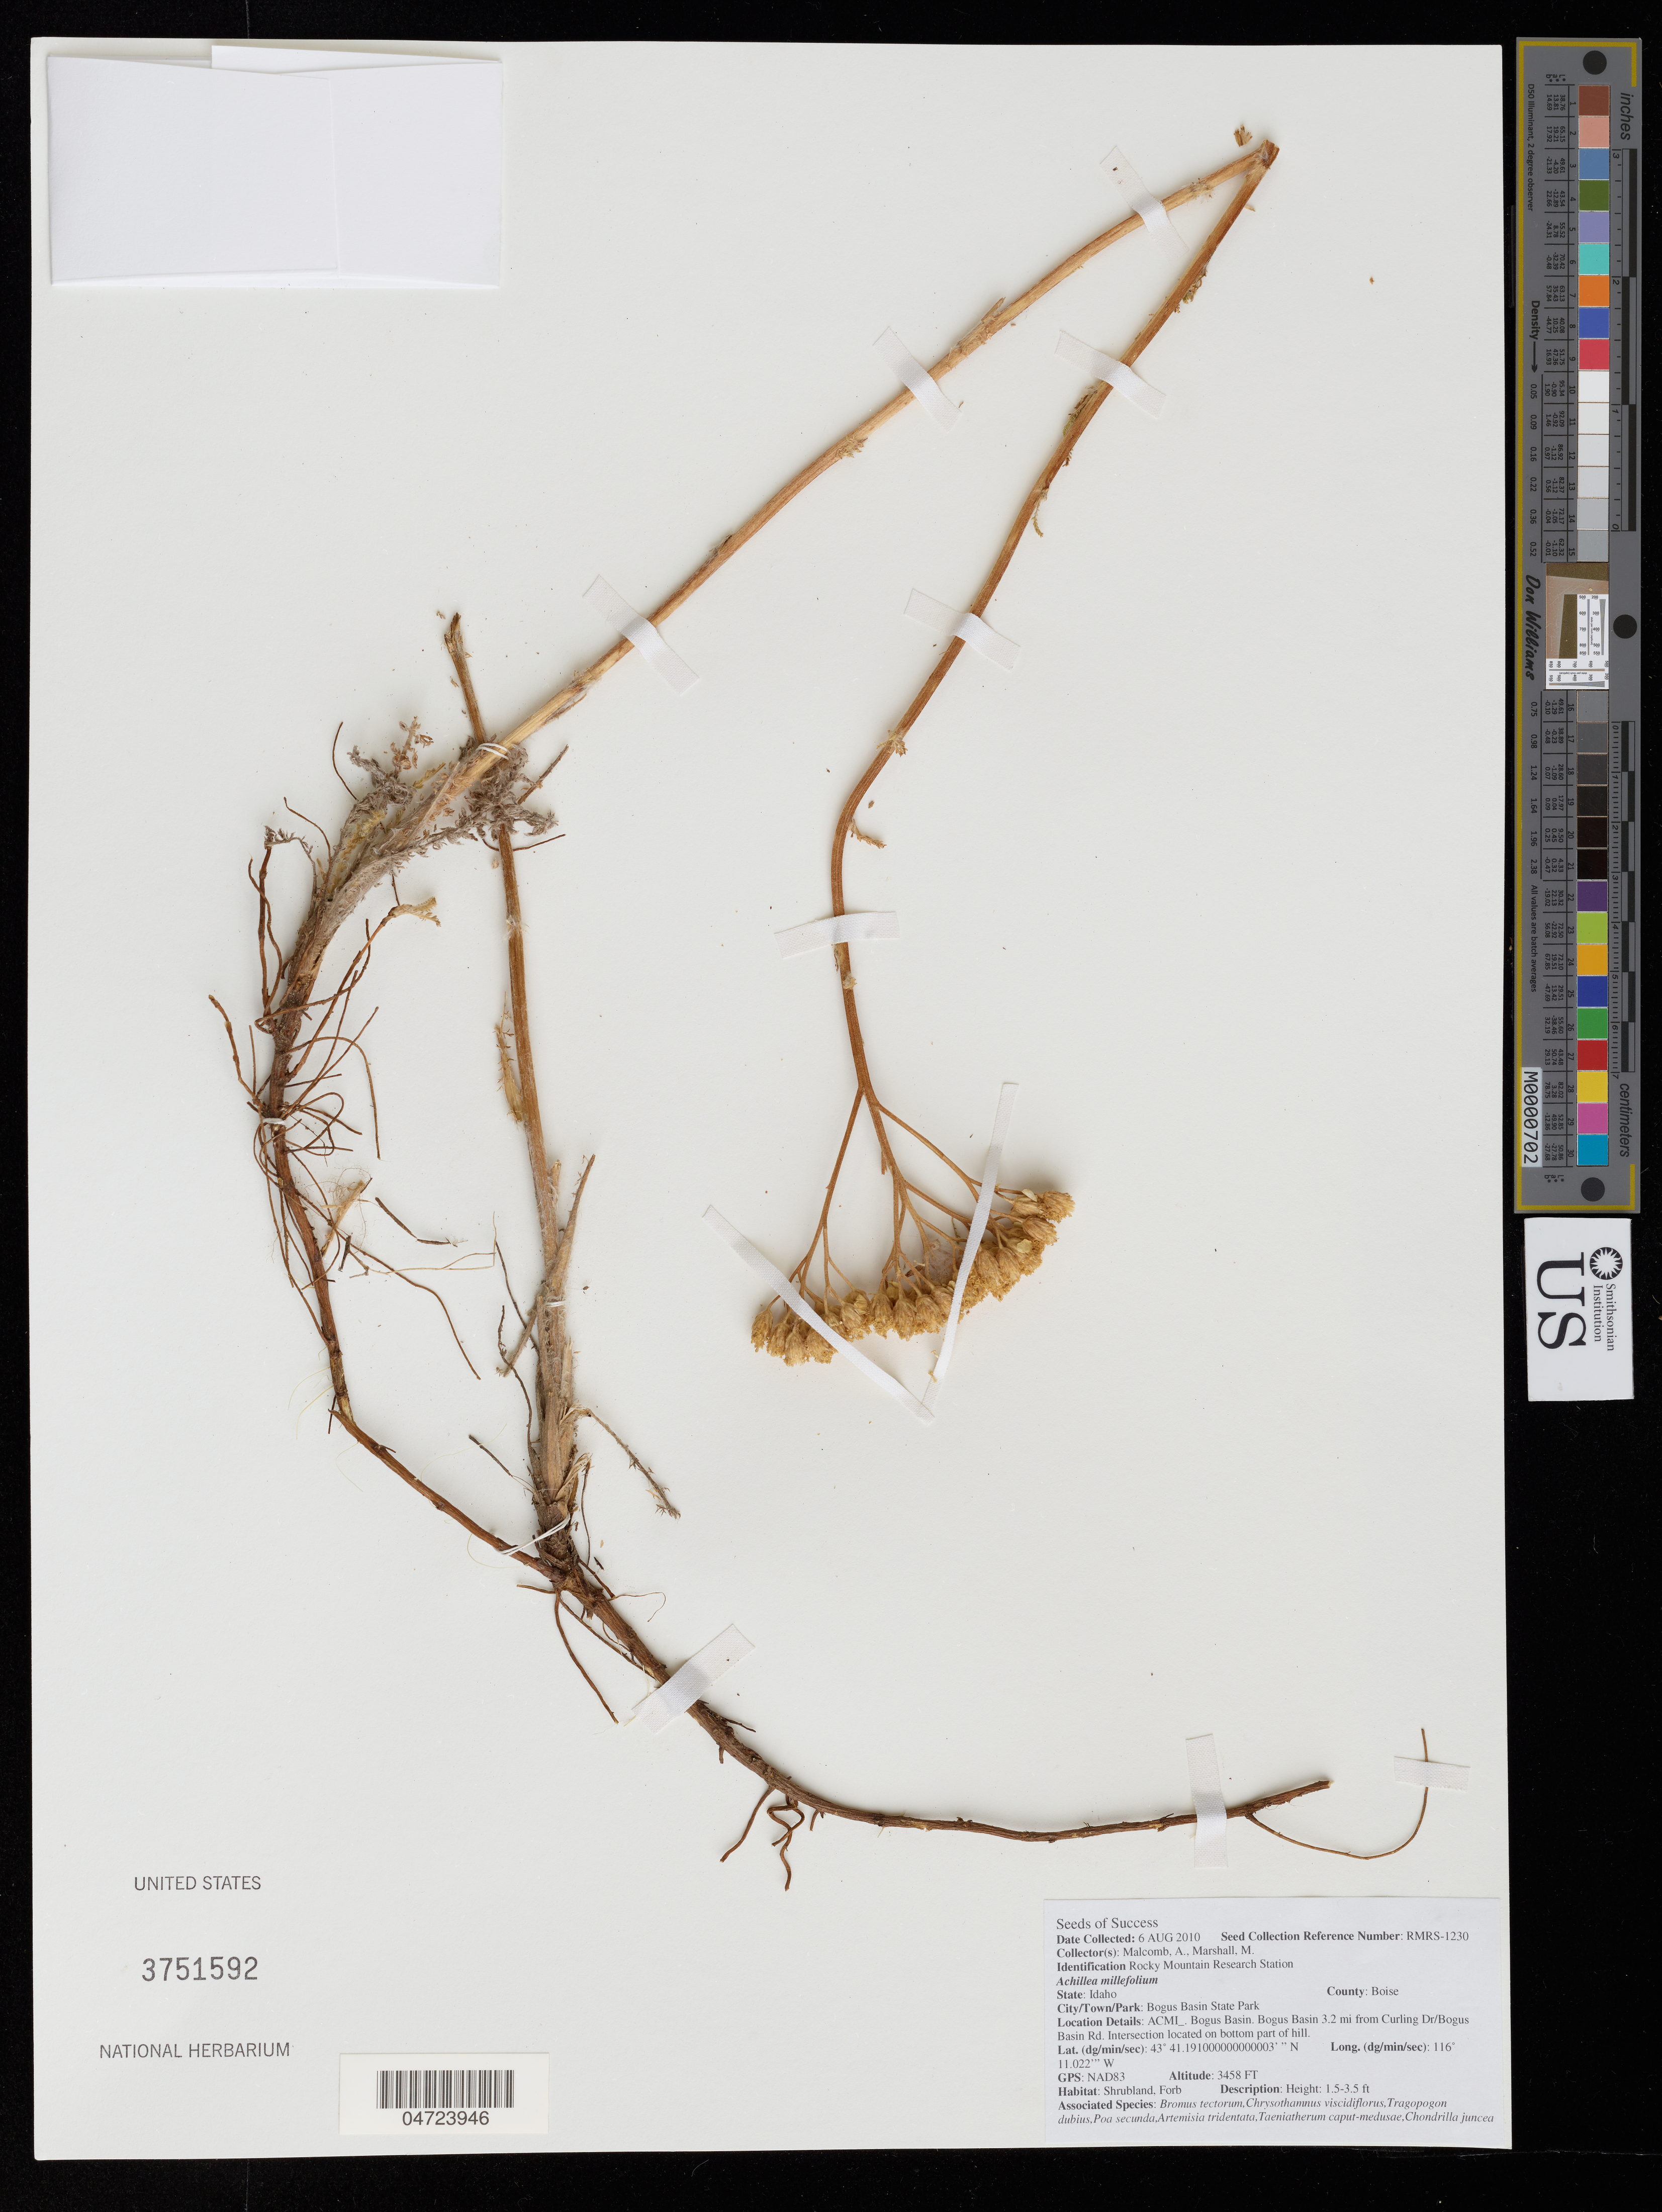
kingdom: Plantae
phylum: Tracheophyta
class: Magnoliopsida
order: Asterales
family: Asteraceae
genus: Achillea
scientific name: Achillea millefolium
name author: L.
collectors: A. Malcomb & M. Marshall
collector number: RMRS-1230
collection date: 2010-08-06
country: United States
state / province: Idaho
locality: County: Boise. City/Town/Park: Bogus Basin State Park. ACMI_. Bogus Basin. Bogus Basin 3.2 mi from Curling Dr/Bogus Basin Rd. Intersection located on bottom part of hill.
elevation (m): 1054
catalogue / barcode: US 3751592